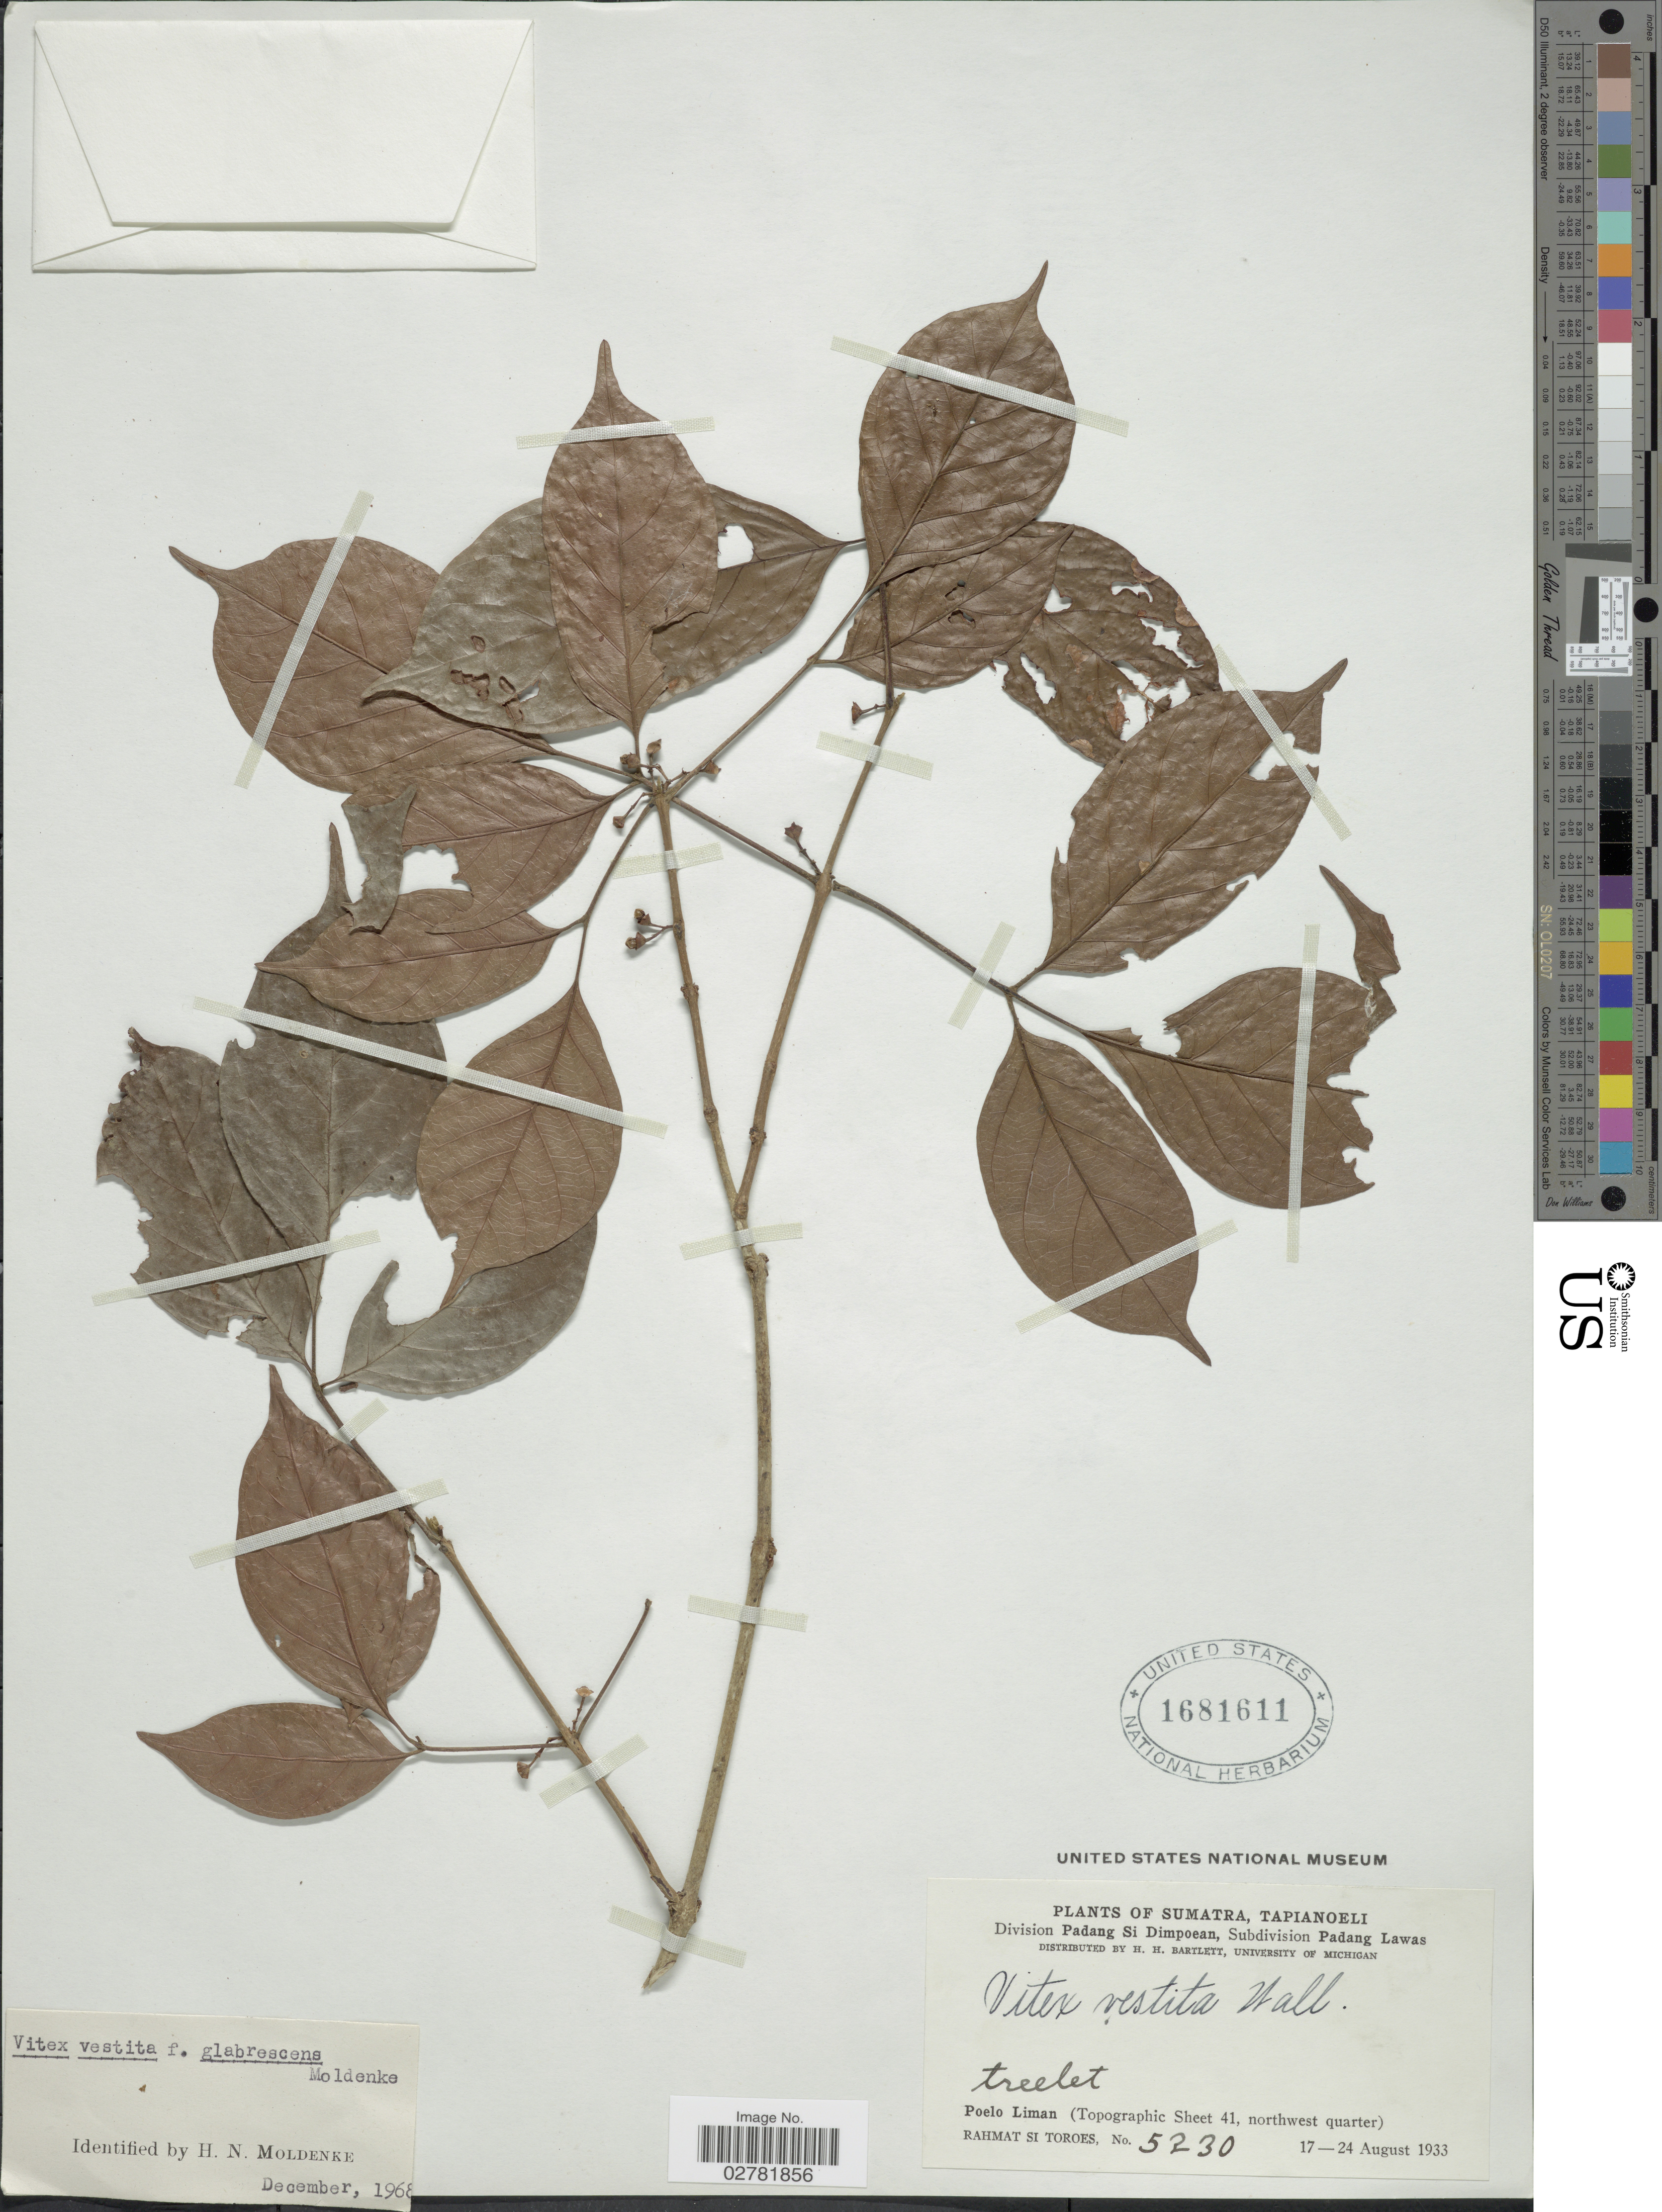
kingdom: Plantae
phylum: Tracheophyta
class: Magnoliopsida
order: Lamiales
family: Lamiaceae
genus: Vitex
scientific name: Vitex vestita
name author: Wall. ex Walp.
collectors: Rahmat Si Boeea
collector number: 5230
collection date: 1933-08-17/1933-08-24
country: Indonesia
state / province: Sumatra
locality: Tapianoeli. Division Padang Si Dimpoean, Subdivision Padang Lawas. Poelo Liman (Topographic Sheet 41, northwest quarter).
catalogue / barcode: US 1681611